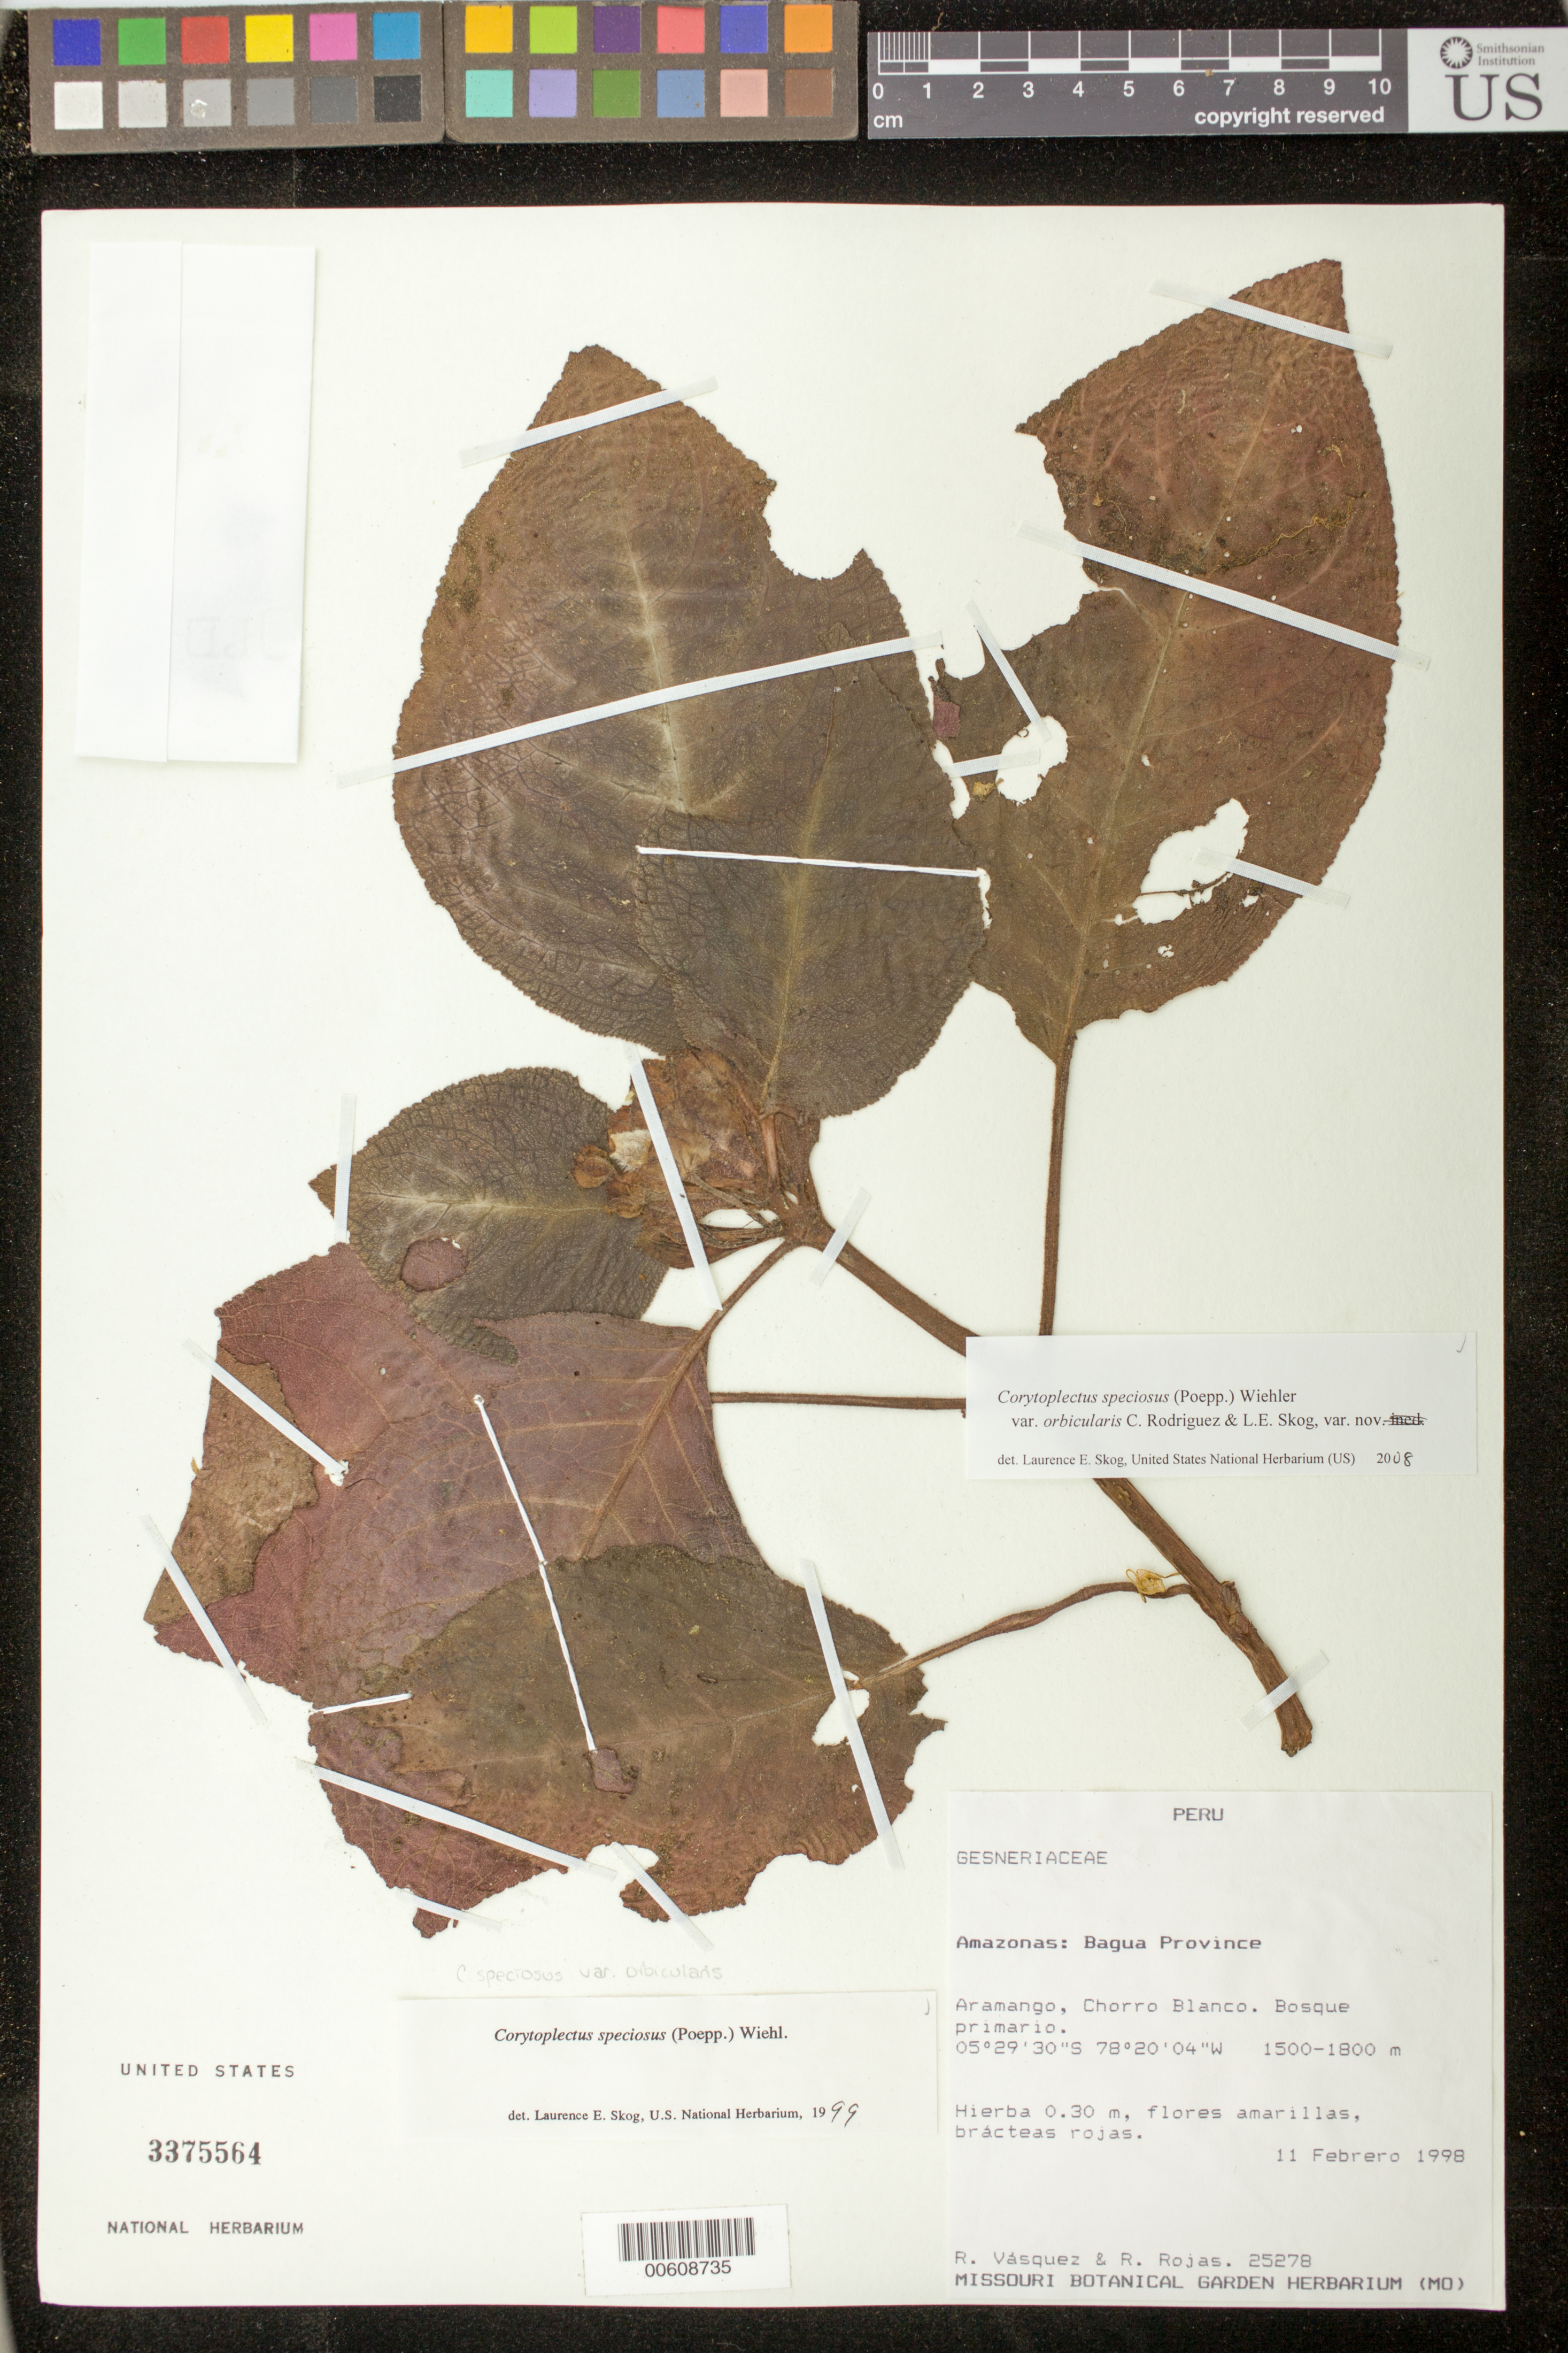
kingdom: Plantae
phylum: Tracheophyta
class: Magnoliopsida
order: Lamiales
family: Gesneriaceae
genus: Corytoplectus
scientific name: Corytoplectus speciosus var. orbicularis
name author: Rodr.-Flores & L.E. Skog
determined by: Skog, Laurence E.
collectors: R. Vásquez & R. Rojas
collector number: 25278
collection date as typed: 11 Feb 1998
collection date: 1998-02-11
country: Peru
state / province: Amazonas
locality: Prov. Bagua; Aramango, Choorro Blanco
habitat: Bosque primario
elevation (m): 1500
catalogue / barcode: US 3375564